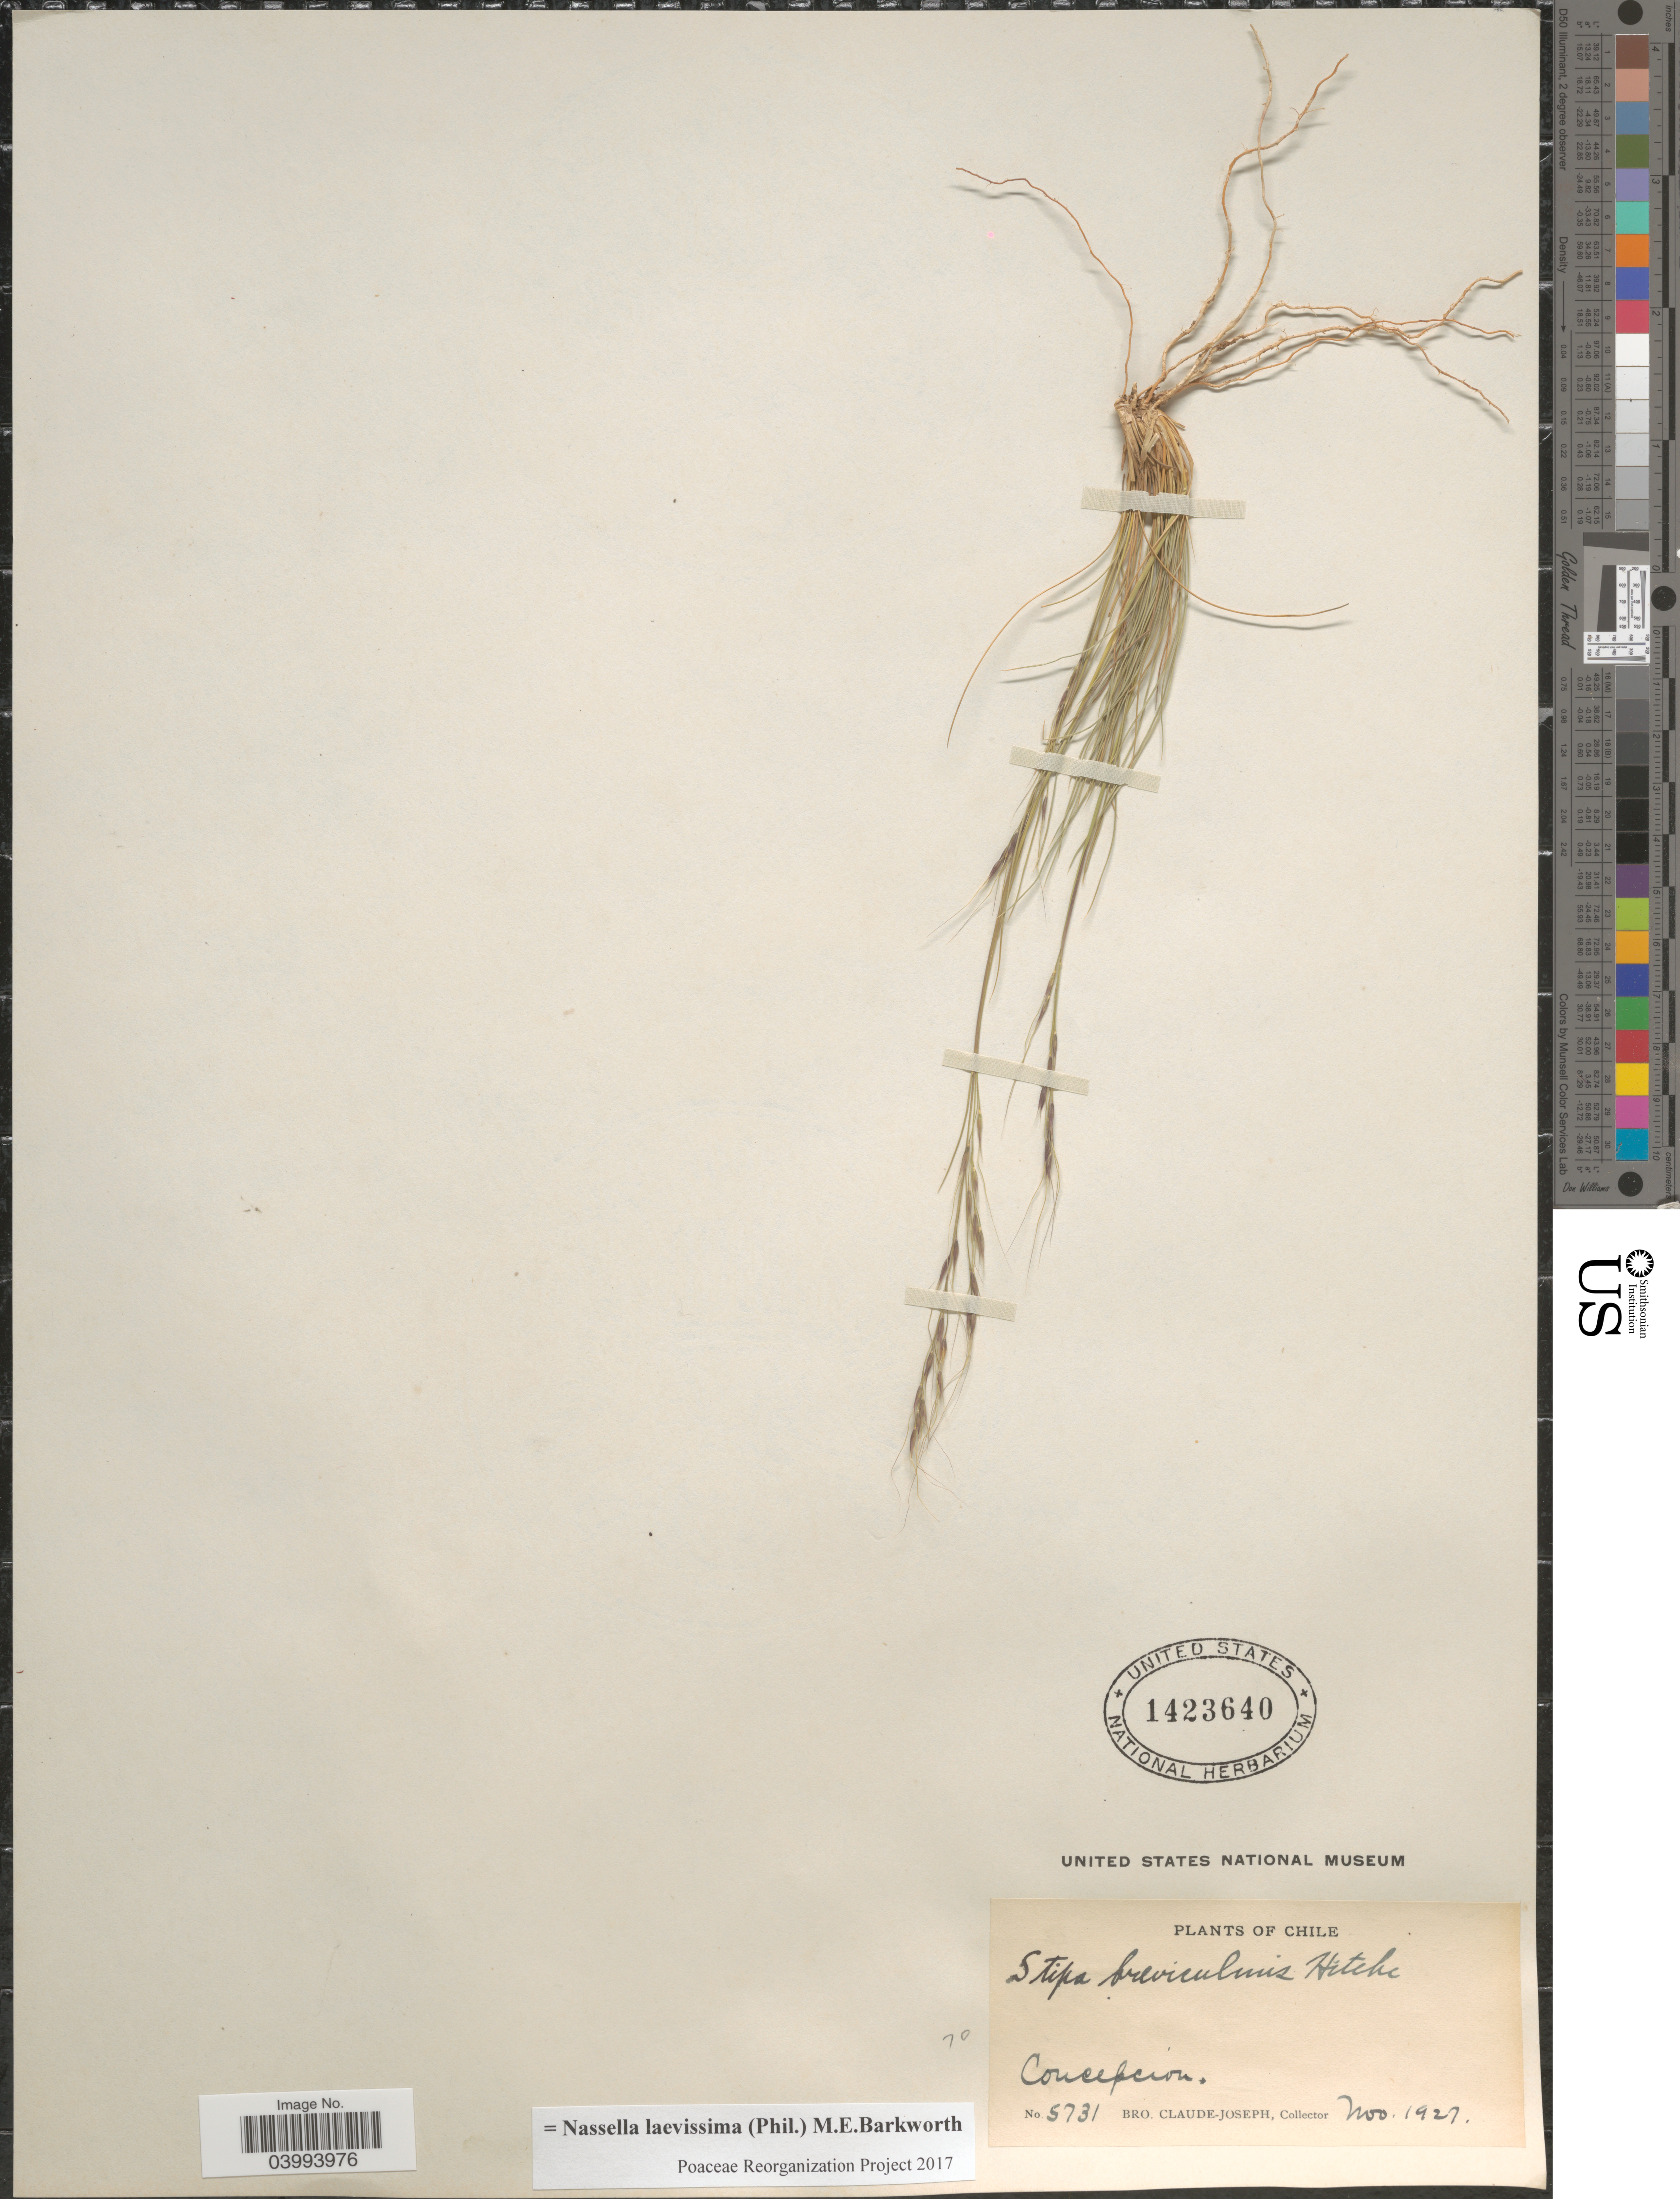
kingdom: Plantae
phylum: Tracheophyta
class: Liliopsida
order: Poales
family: Poaceae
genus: Nassella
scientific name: Nassella laevissima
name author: (Phil.) Barkworth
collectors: Bro. Claude-Joseph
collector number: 5731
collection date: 1927-11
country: Chile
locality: Concepcion.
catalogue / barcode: US 1423640